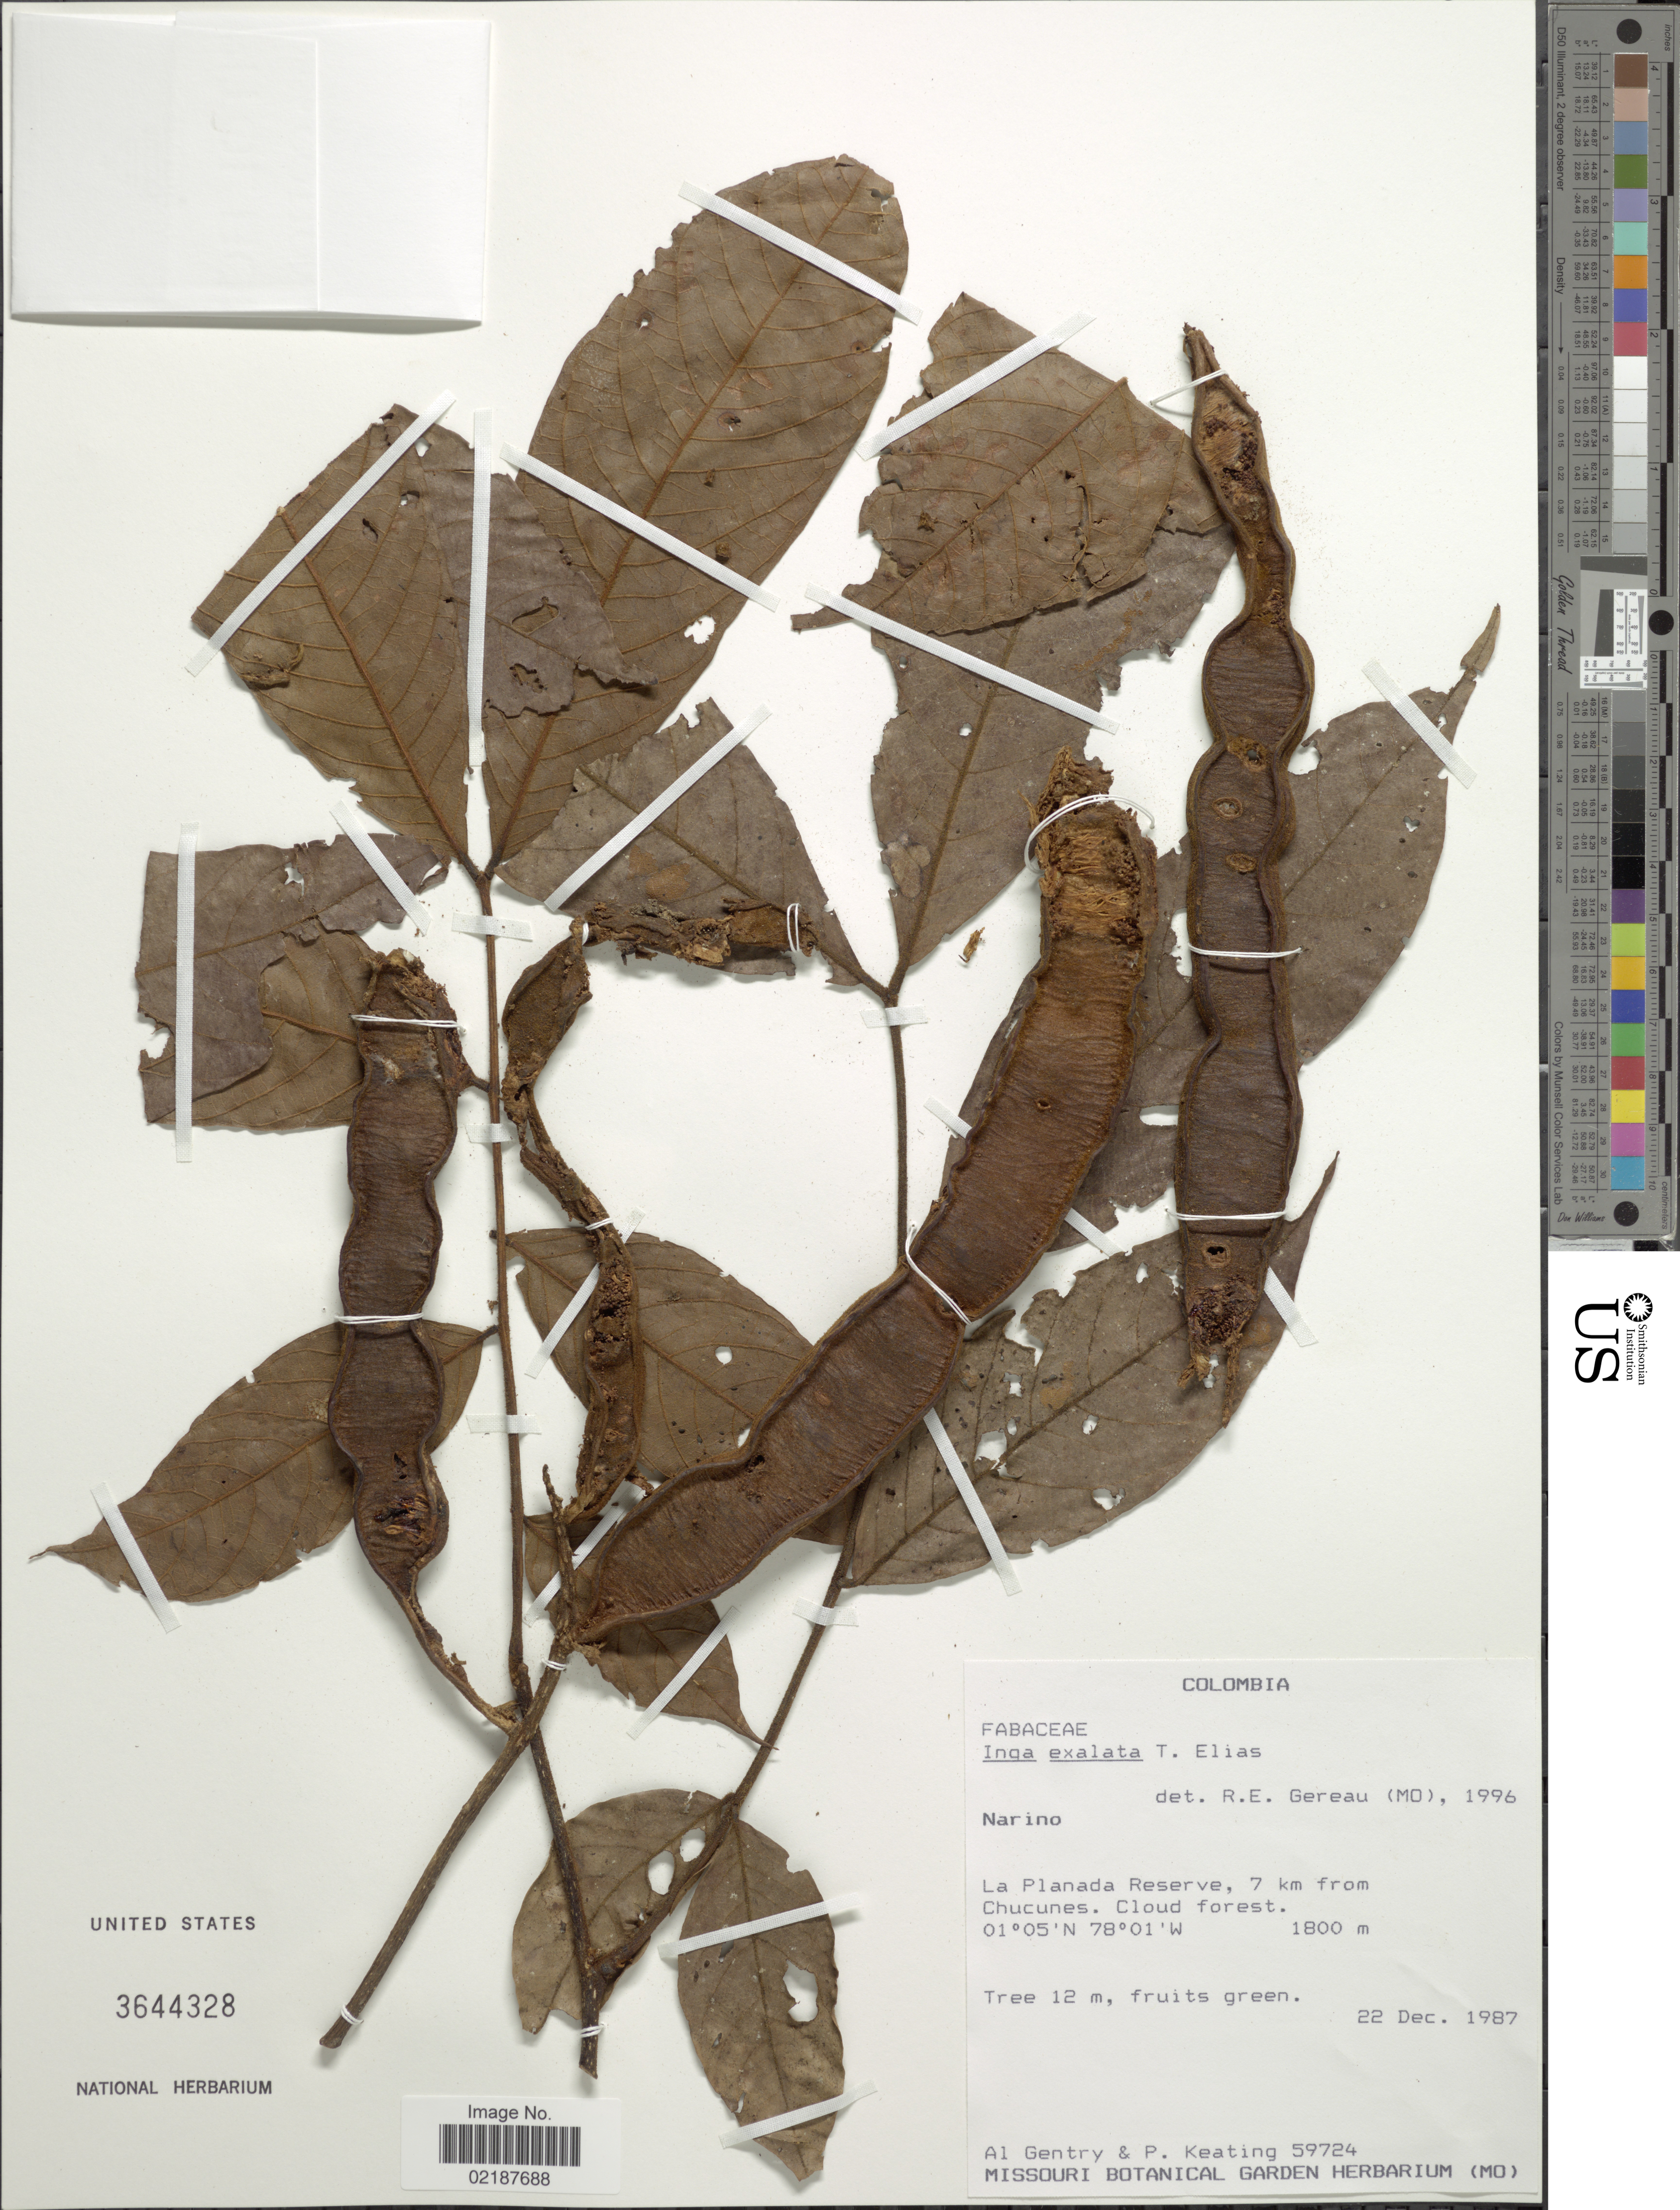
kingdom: Plantae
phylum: Tracheophyta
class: Magnoliopsida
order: Fabales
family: Fabaceae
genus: Inga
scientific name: Inga exalata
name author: T. S. Elias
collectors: A. H. Gentry & P. Keating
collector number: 59724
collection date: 1987-12-22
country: Colombia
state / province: Nariño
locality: La Planada Reserve, 7 km from Chucunes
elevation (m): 1800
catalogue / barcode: US 3644328